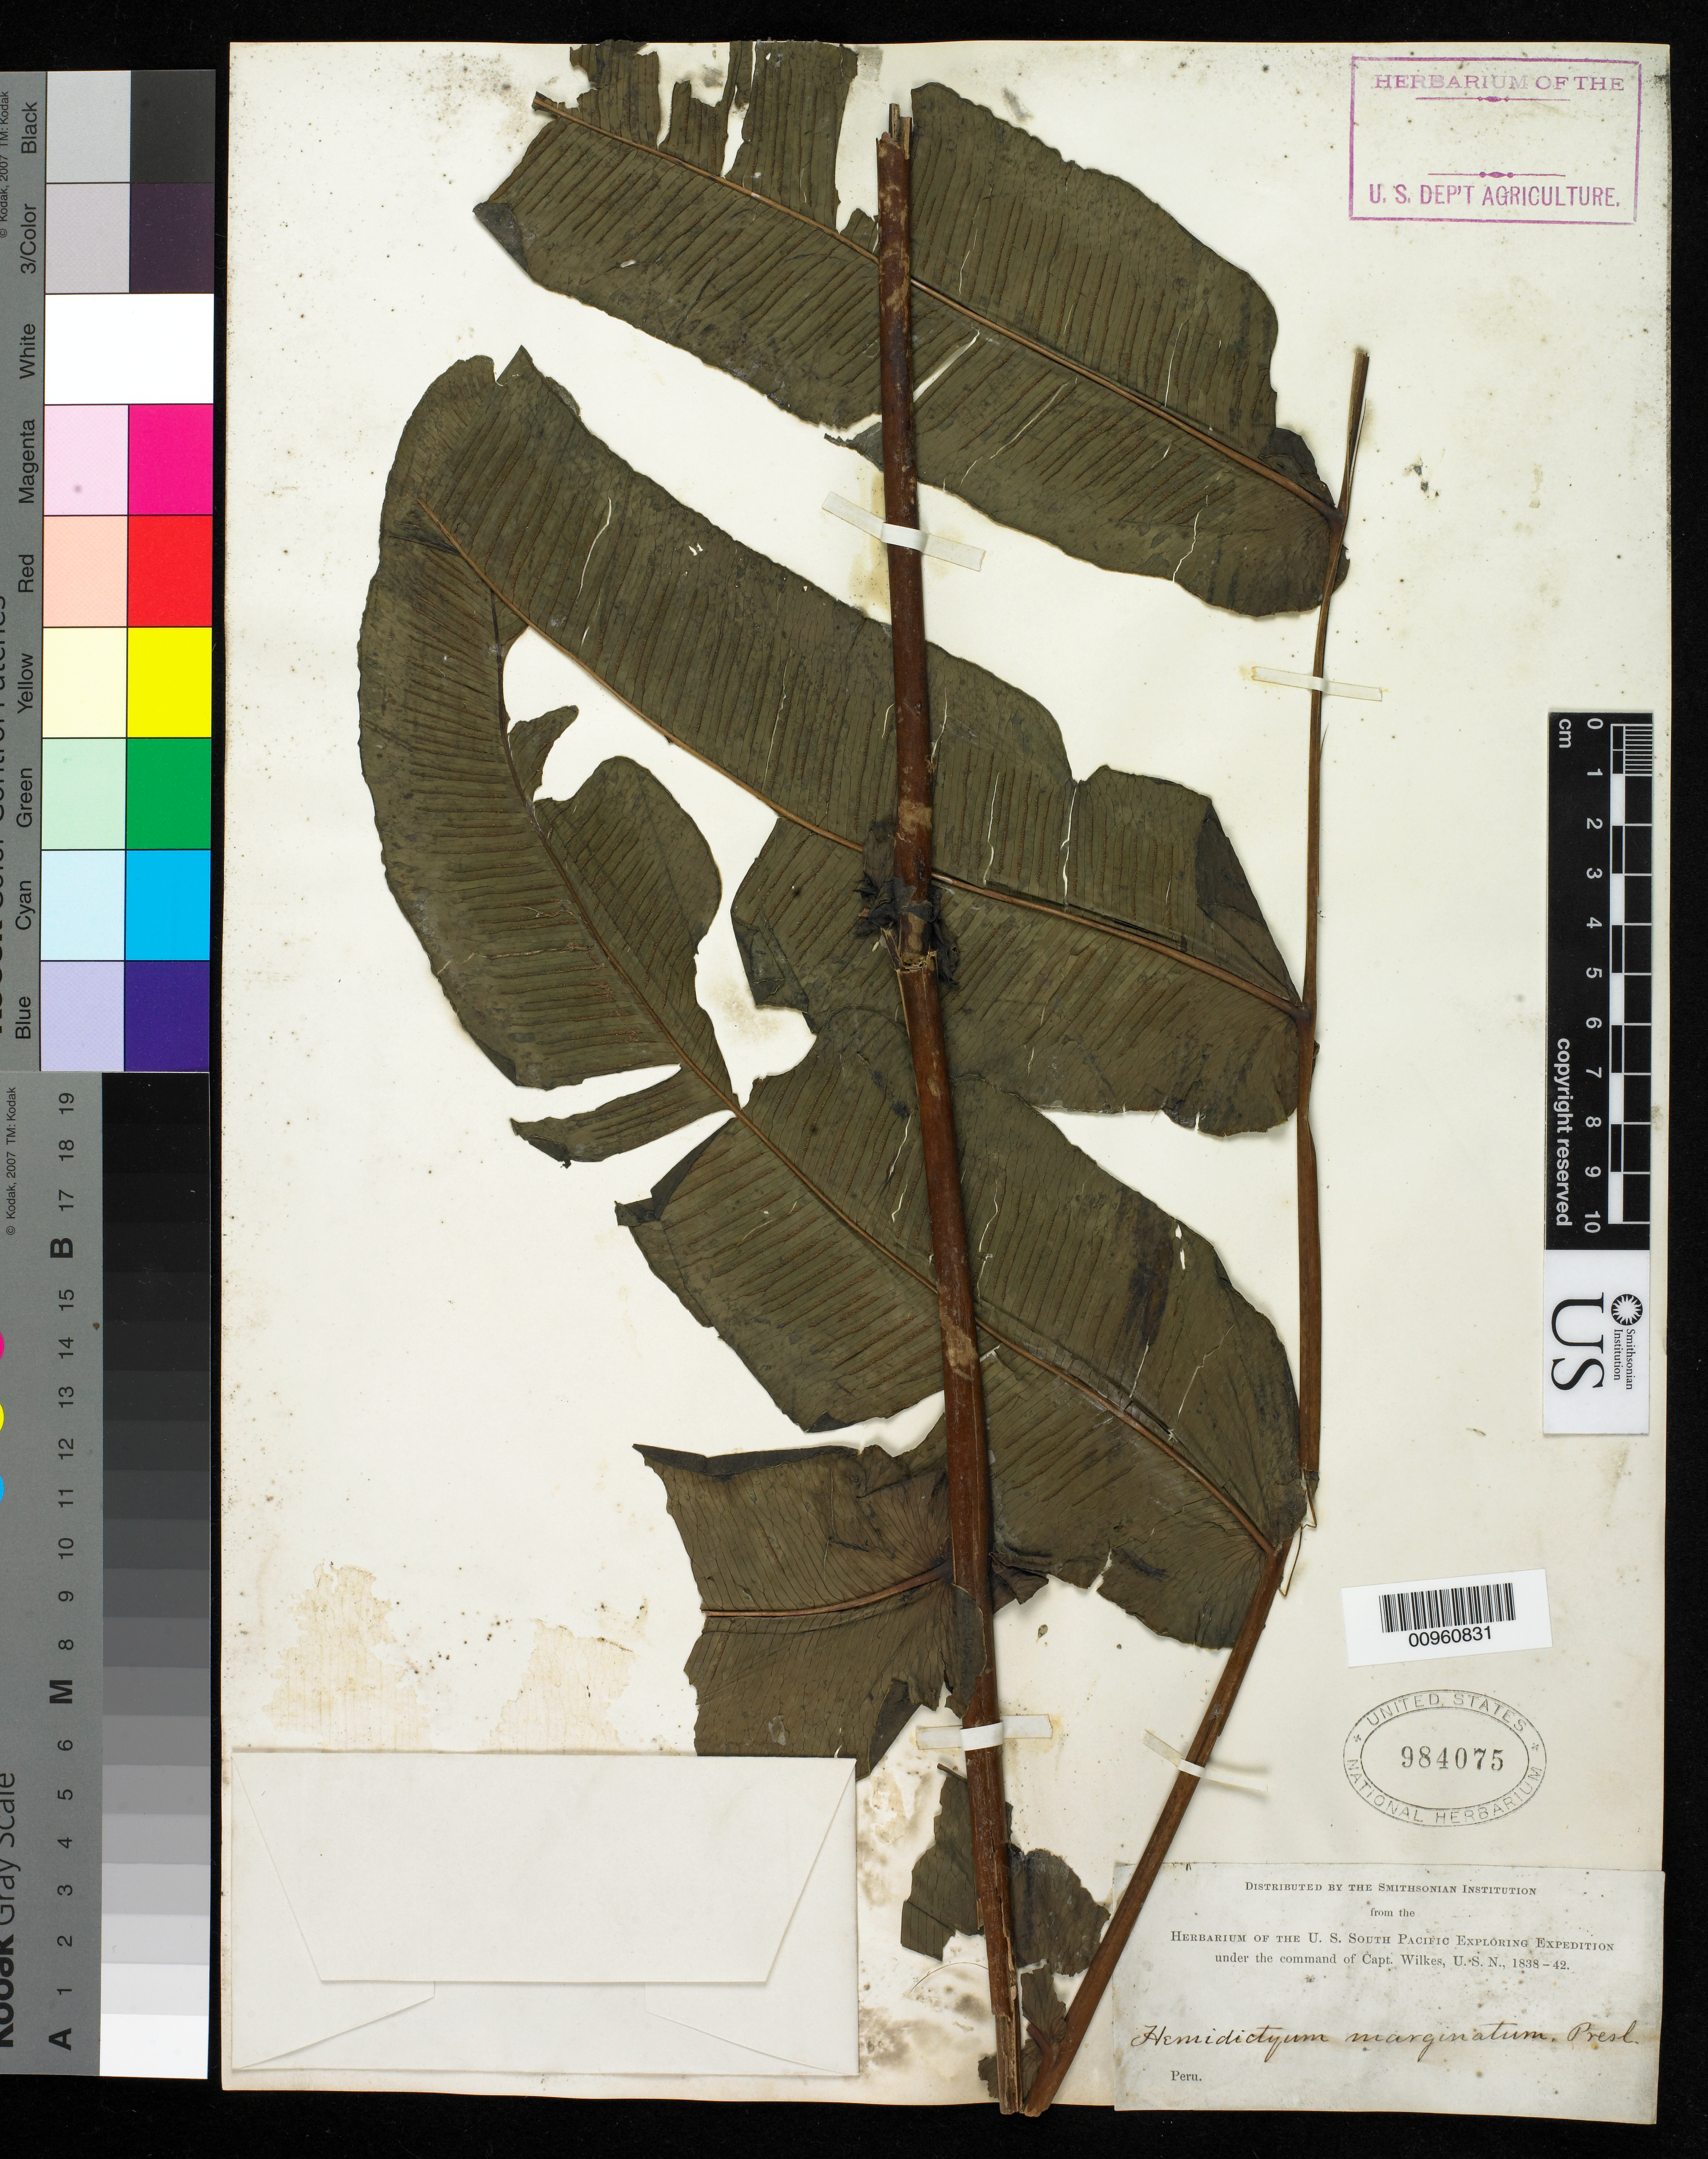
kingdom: Plantae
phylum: Tracheophyta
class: Polypodiopsida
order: Polypodiales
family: Hemidictyaceae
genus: Hemidictyum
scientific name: Hemidictyum marginatum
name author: (L.) C. Presl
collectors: Wilkes Explor. Exped.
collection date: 1838/1842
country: Peru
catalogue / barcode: US 984075